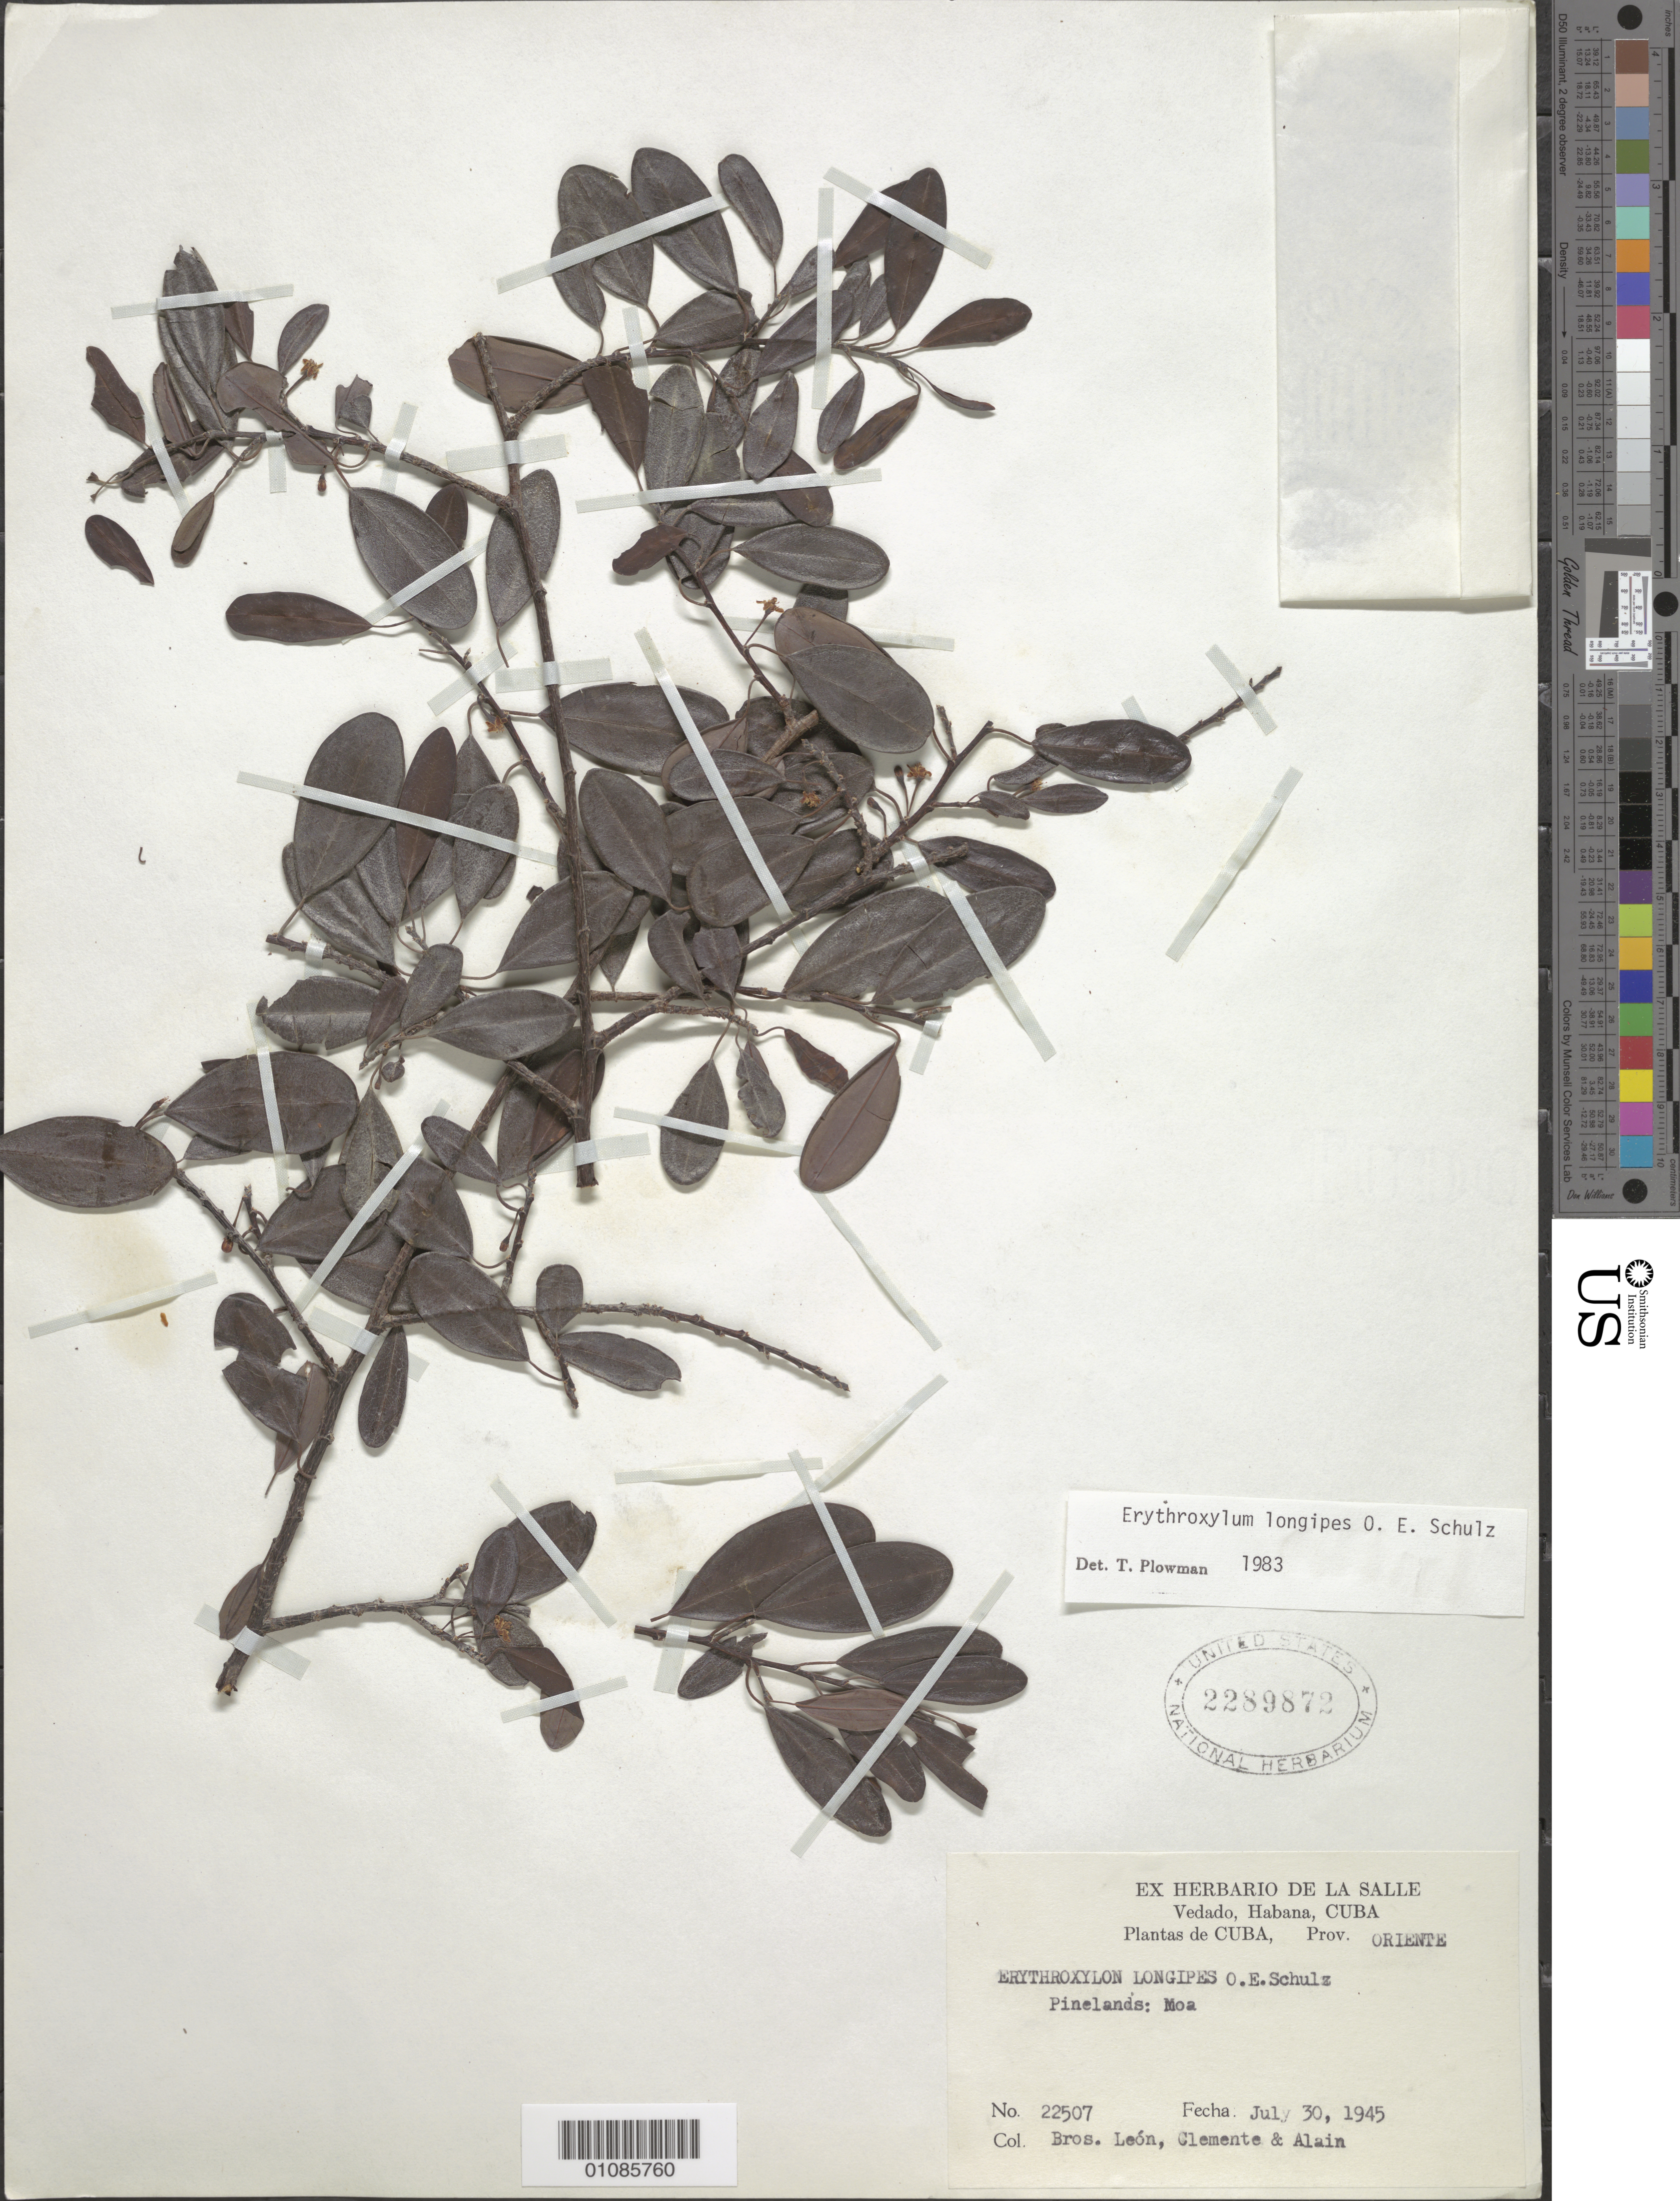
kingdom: Plantae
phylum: Tracheophyta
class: Magnoliopsida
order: Malpighiales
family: Erythroxylaceae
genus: Erythroxylum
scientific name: Erythroxylum longipes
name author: O.E. Schulz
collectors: Bro. León, Bro. Clemente & A. H. Liogier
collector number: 22507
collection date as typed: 30 Jul 1945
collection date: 1945-07-30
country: Cuba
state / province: Holguín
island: Cuba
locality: Moa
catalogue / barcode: US 2289872